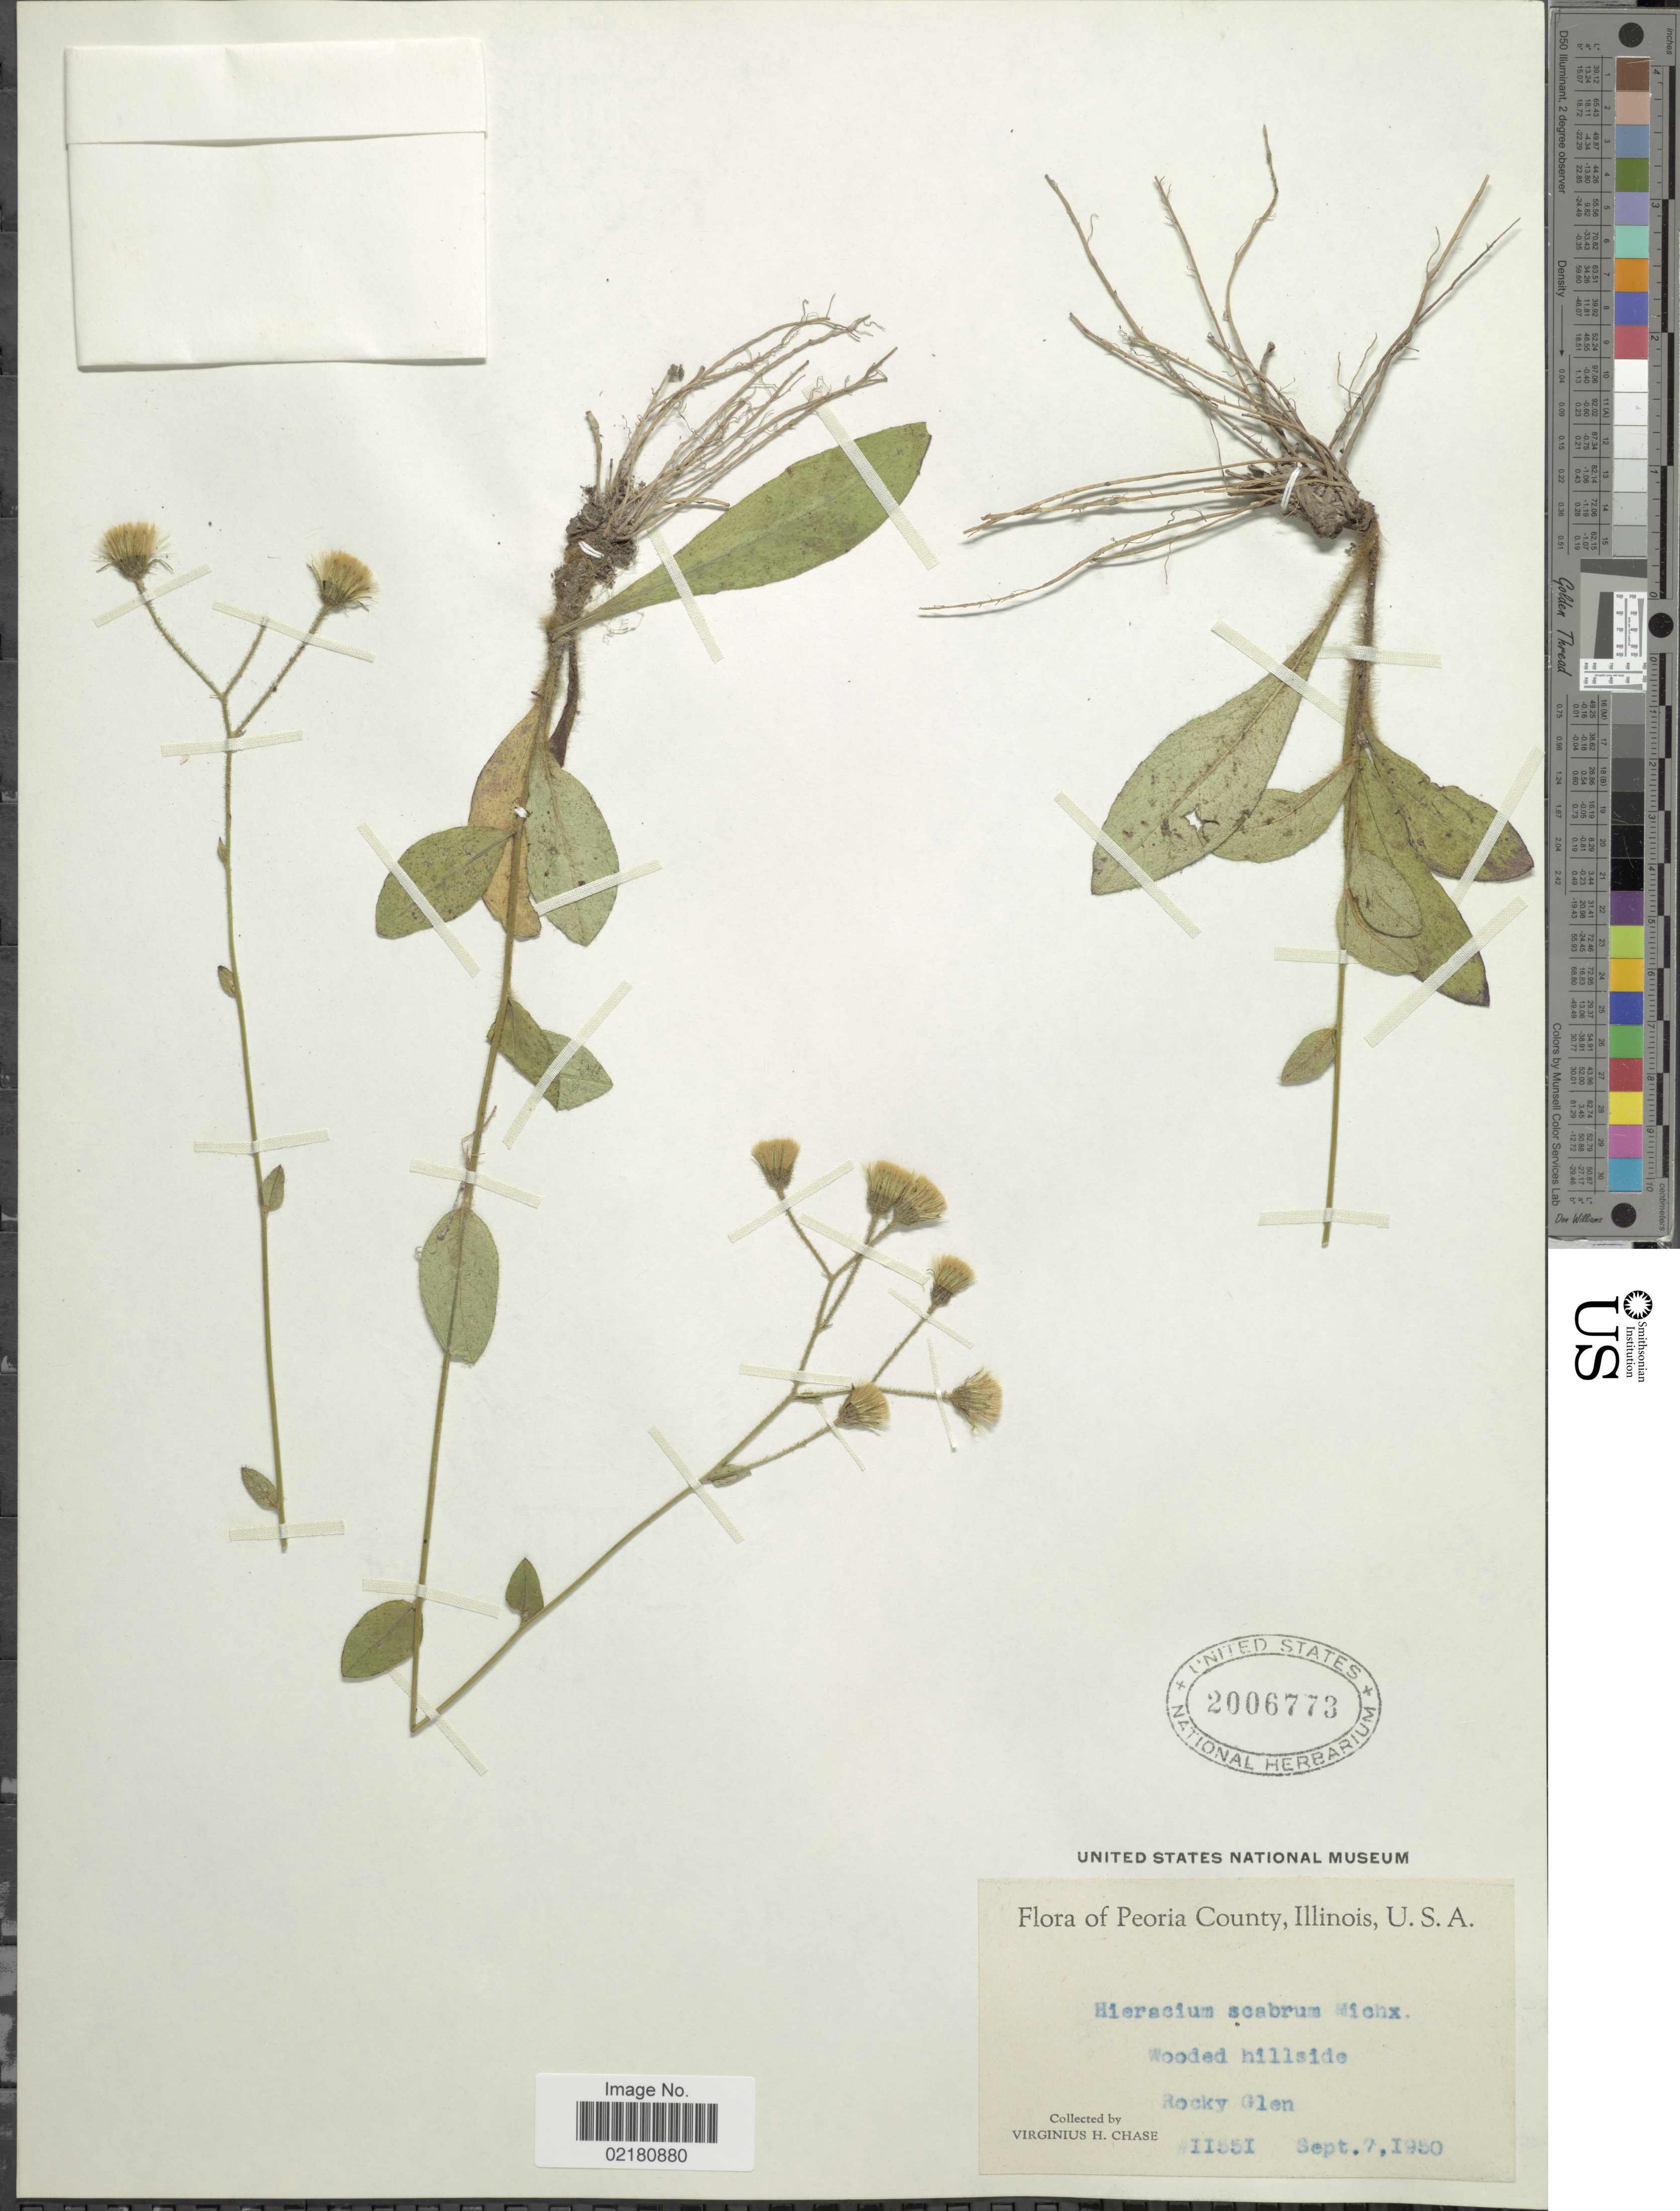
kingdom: Plantae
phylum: Tracheophyta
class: Magnoliopsida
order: Asterales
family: Asteraceae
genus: Pilosella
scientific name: Pilosella verruculata subsp. verruculata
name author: (Link) Soják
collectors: V. H. Chase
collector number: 1151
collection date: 1950-09-07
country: United States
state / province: Illinois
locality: Peoria County. Wooded hillside. Rocky Glen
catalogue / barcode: US 2006773